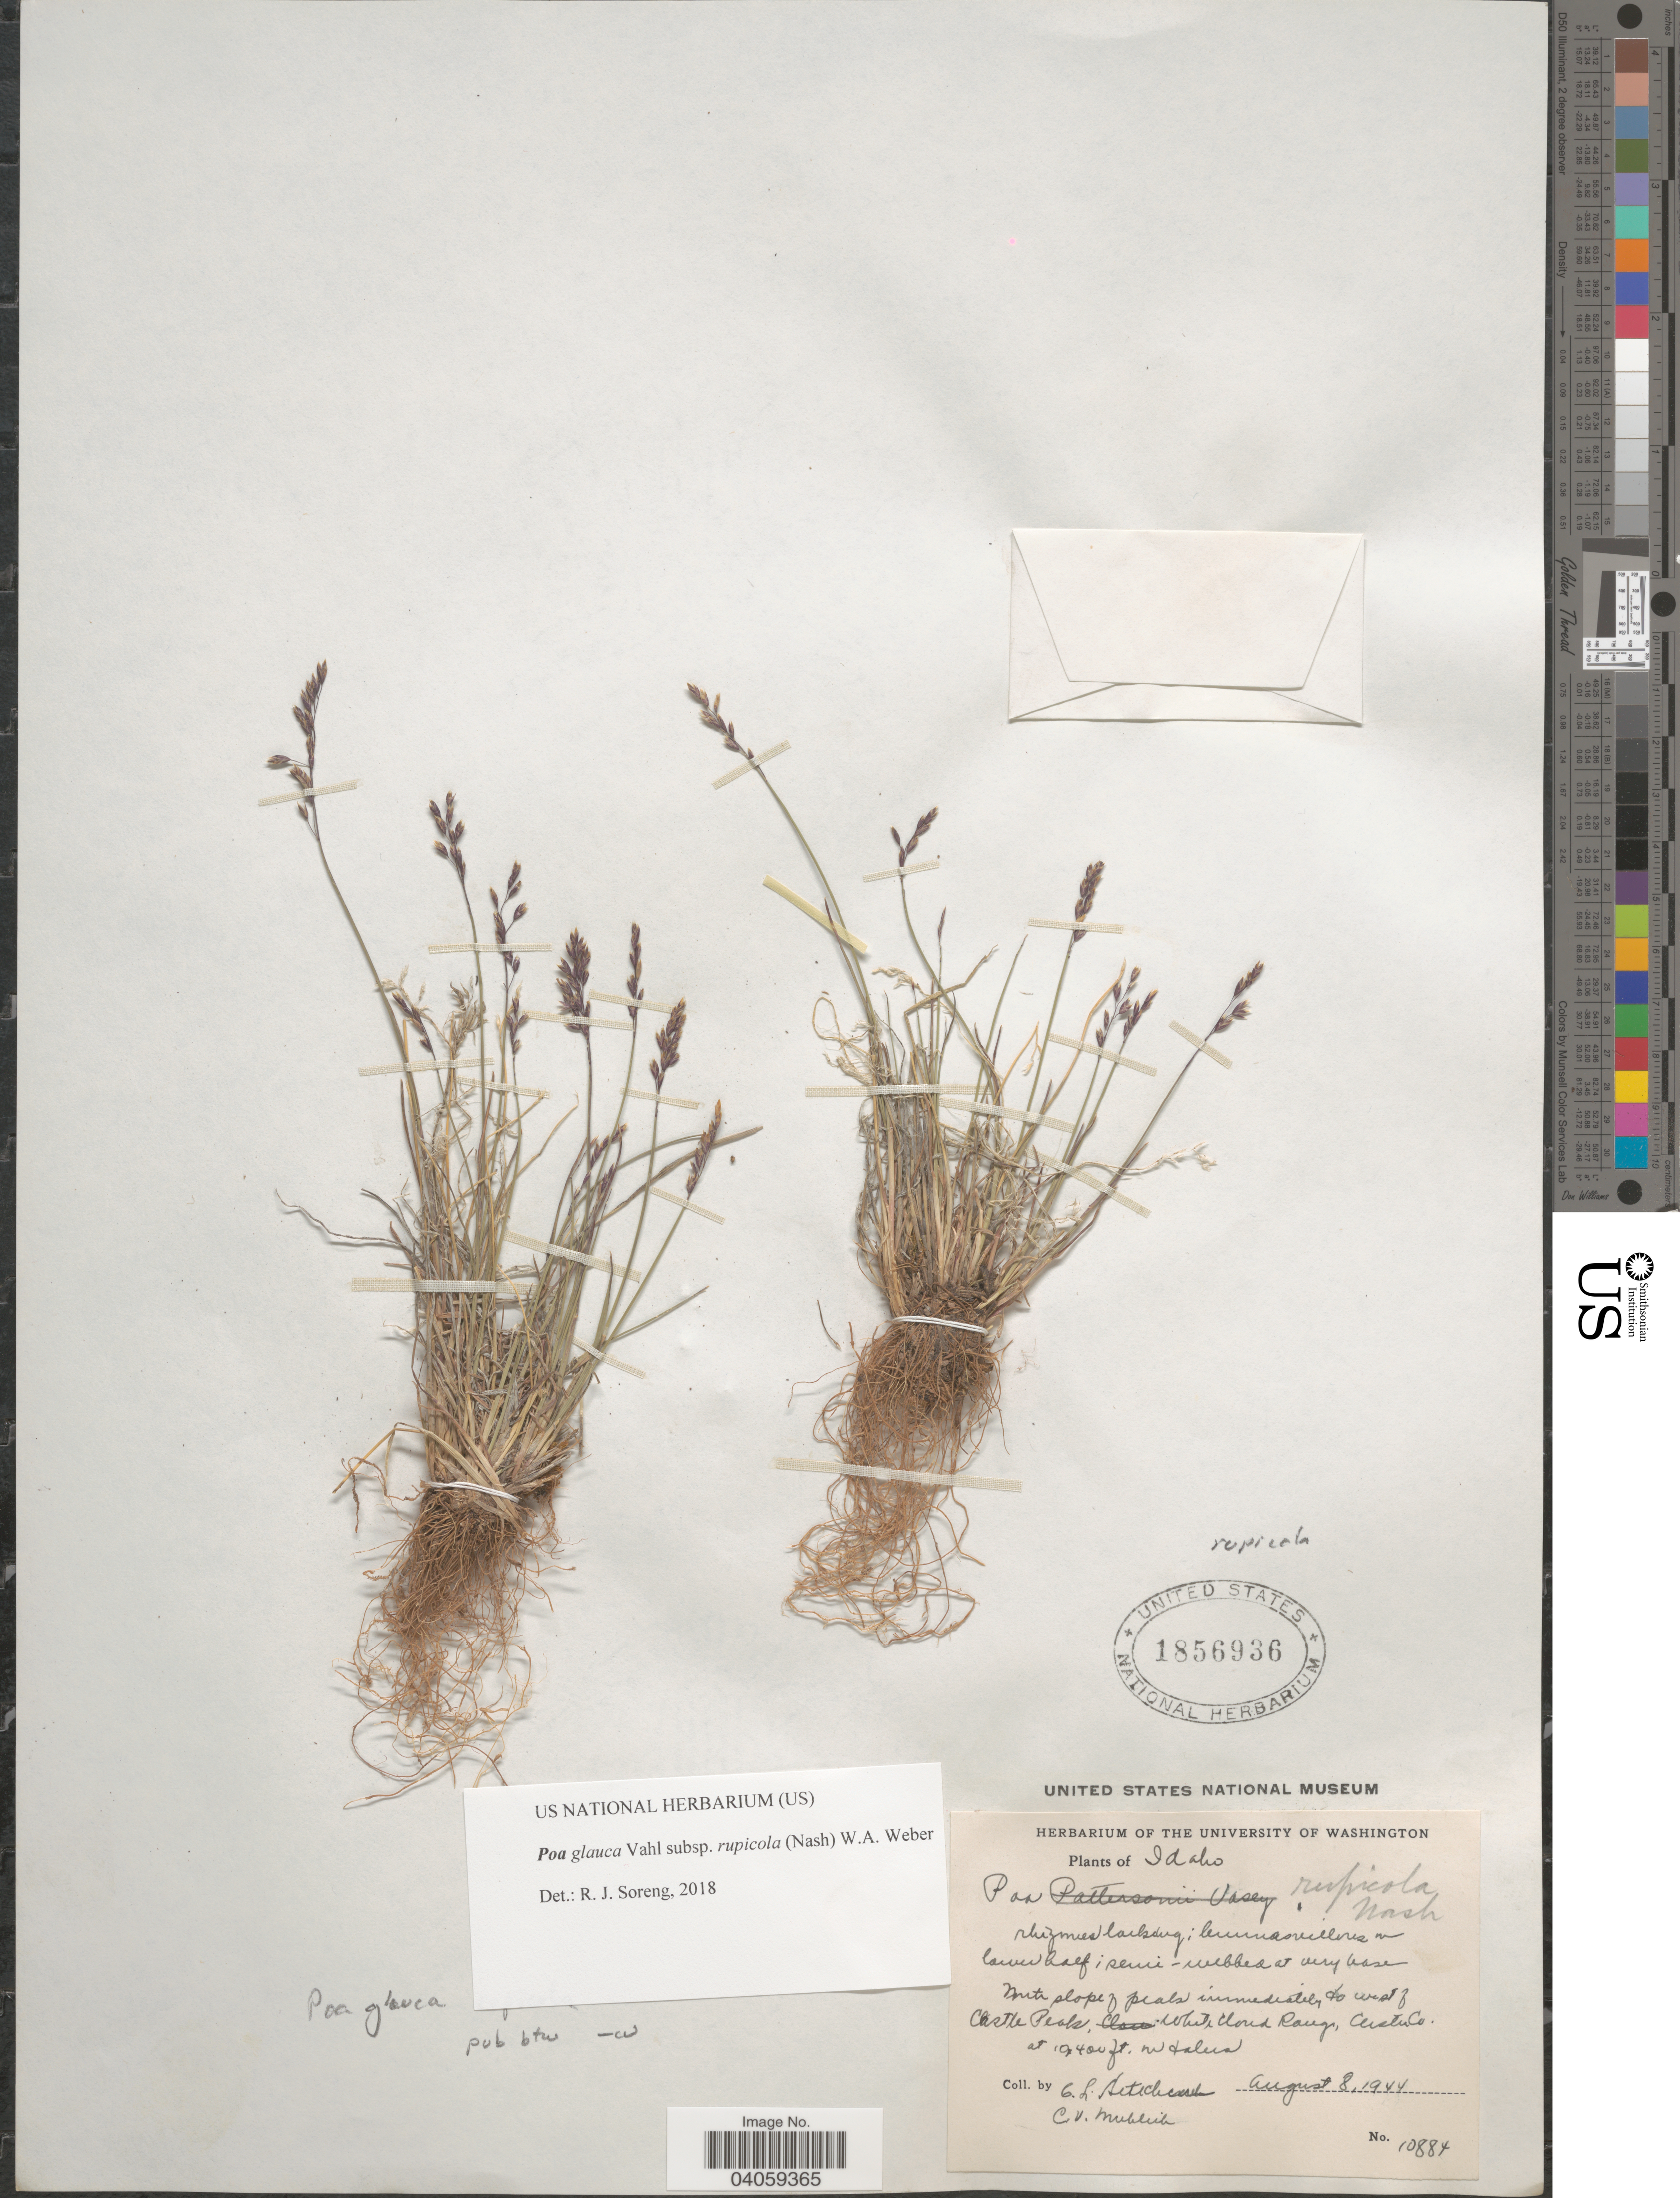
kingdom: Plantae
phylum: Tracheophyta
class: Liliopsida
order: Poales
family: Poaceae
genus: Poa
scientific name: Poa glauca subsp. rupicola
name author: (Nash) W.A. Weber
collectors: C. L. Hitchcock & C. V. Muhlick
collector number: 10884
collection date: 1944-08-08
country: United States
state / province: Idaho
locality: Mtn slope of peaks immediately, to west of Castle Peak, White Cloud Range, Custer Co.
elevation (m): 3170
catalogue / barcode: US 1856936